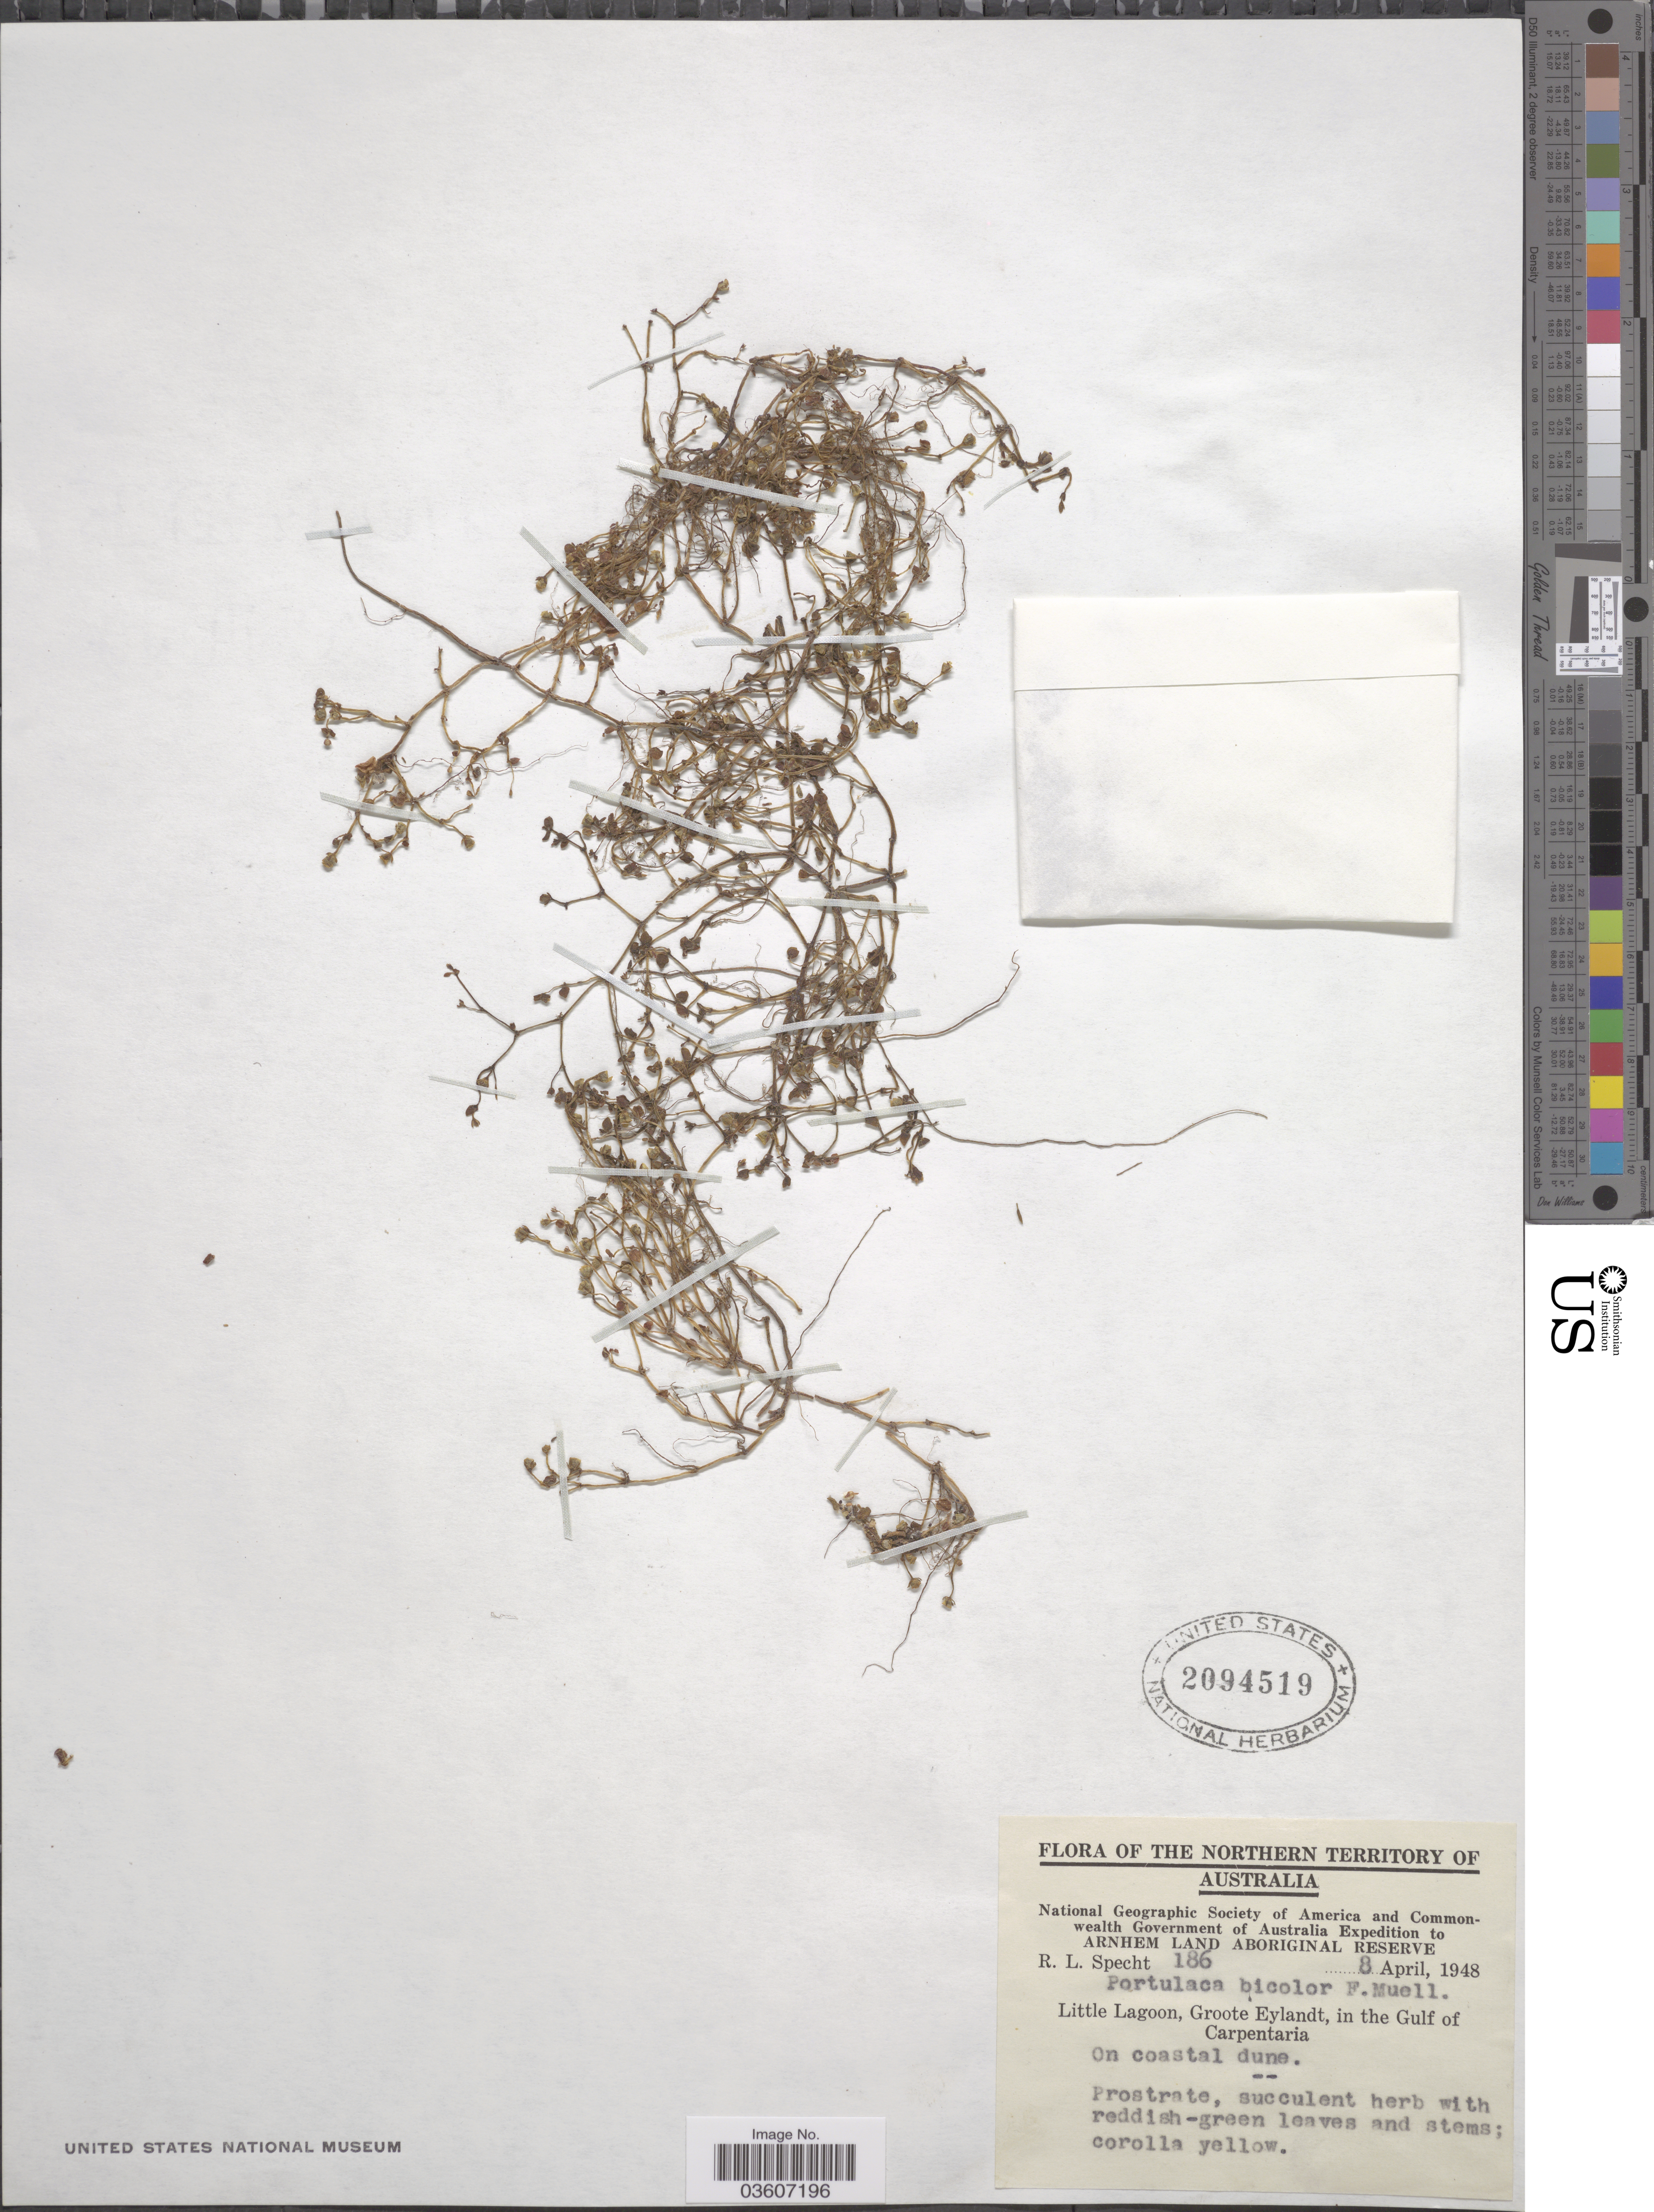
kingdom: Plantae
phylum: Tracheophyta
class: Magnoliopsida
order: Caryophyllales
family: Portulacaceae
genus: Portulaca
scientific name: Portulaca bicolor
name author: F. Muell.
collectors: R. L. Specht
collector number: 186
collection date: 1948-04-08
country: Australia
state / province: Northern Territory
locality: Arnhem Land Aboriginal Reserve. Little Lagoon, Groote Eylandt, in the Gulf of Carpentaria.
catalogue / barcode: US 2094519